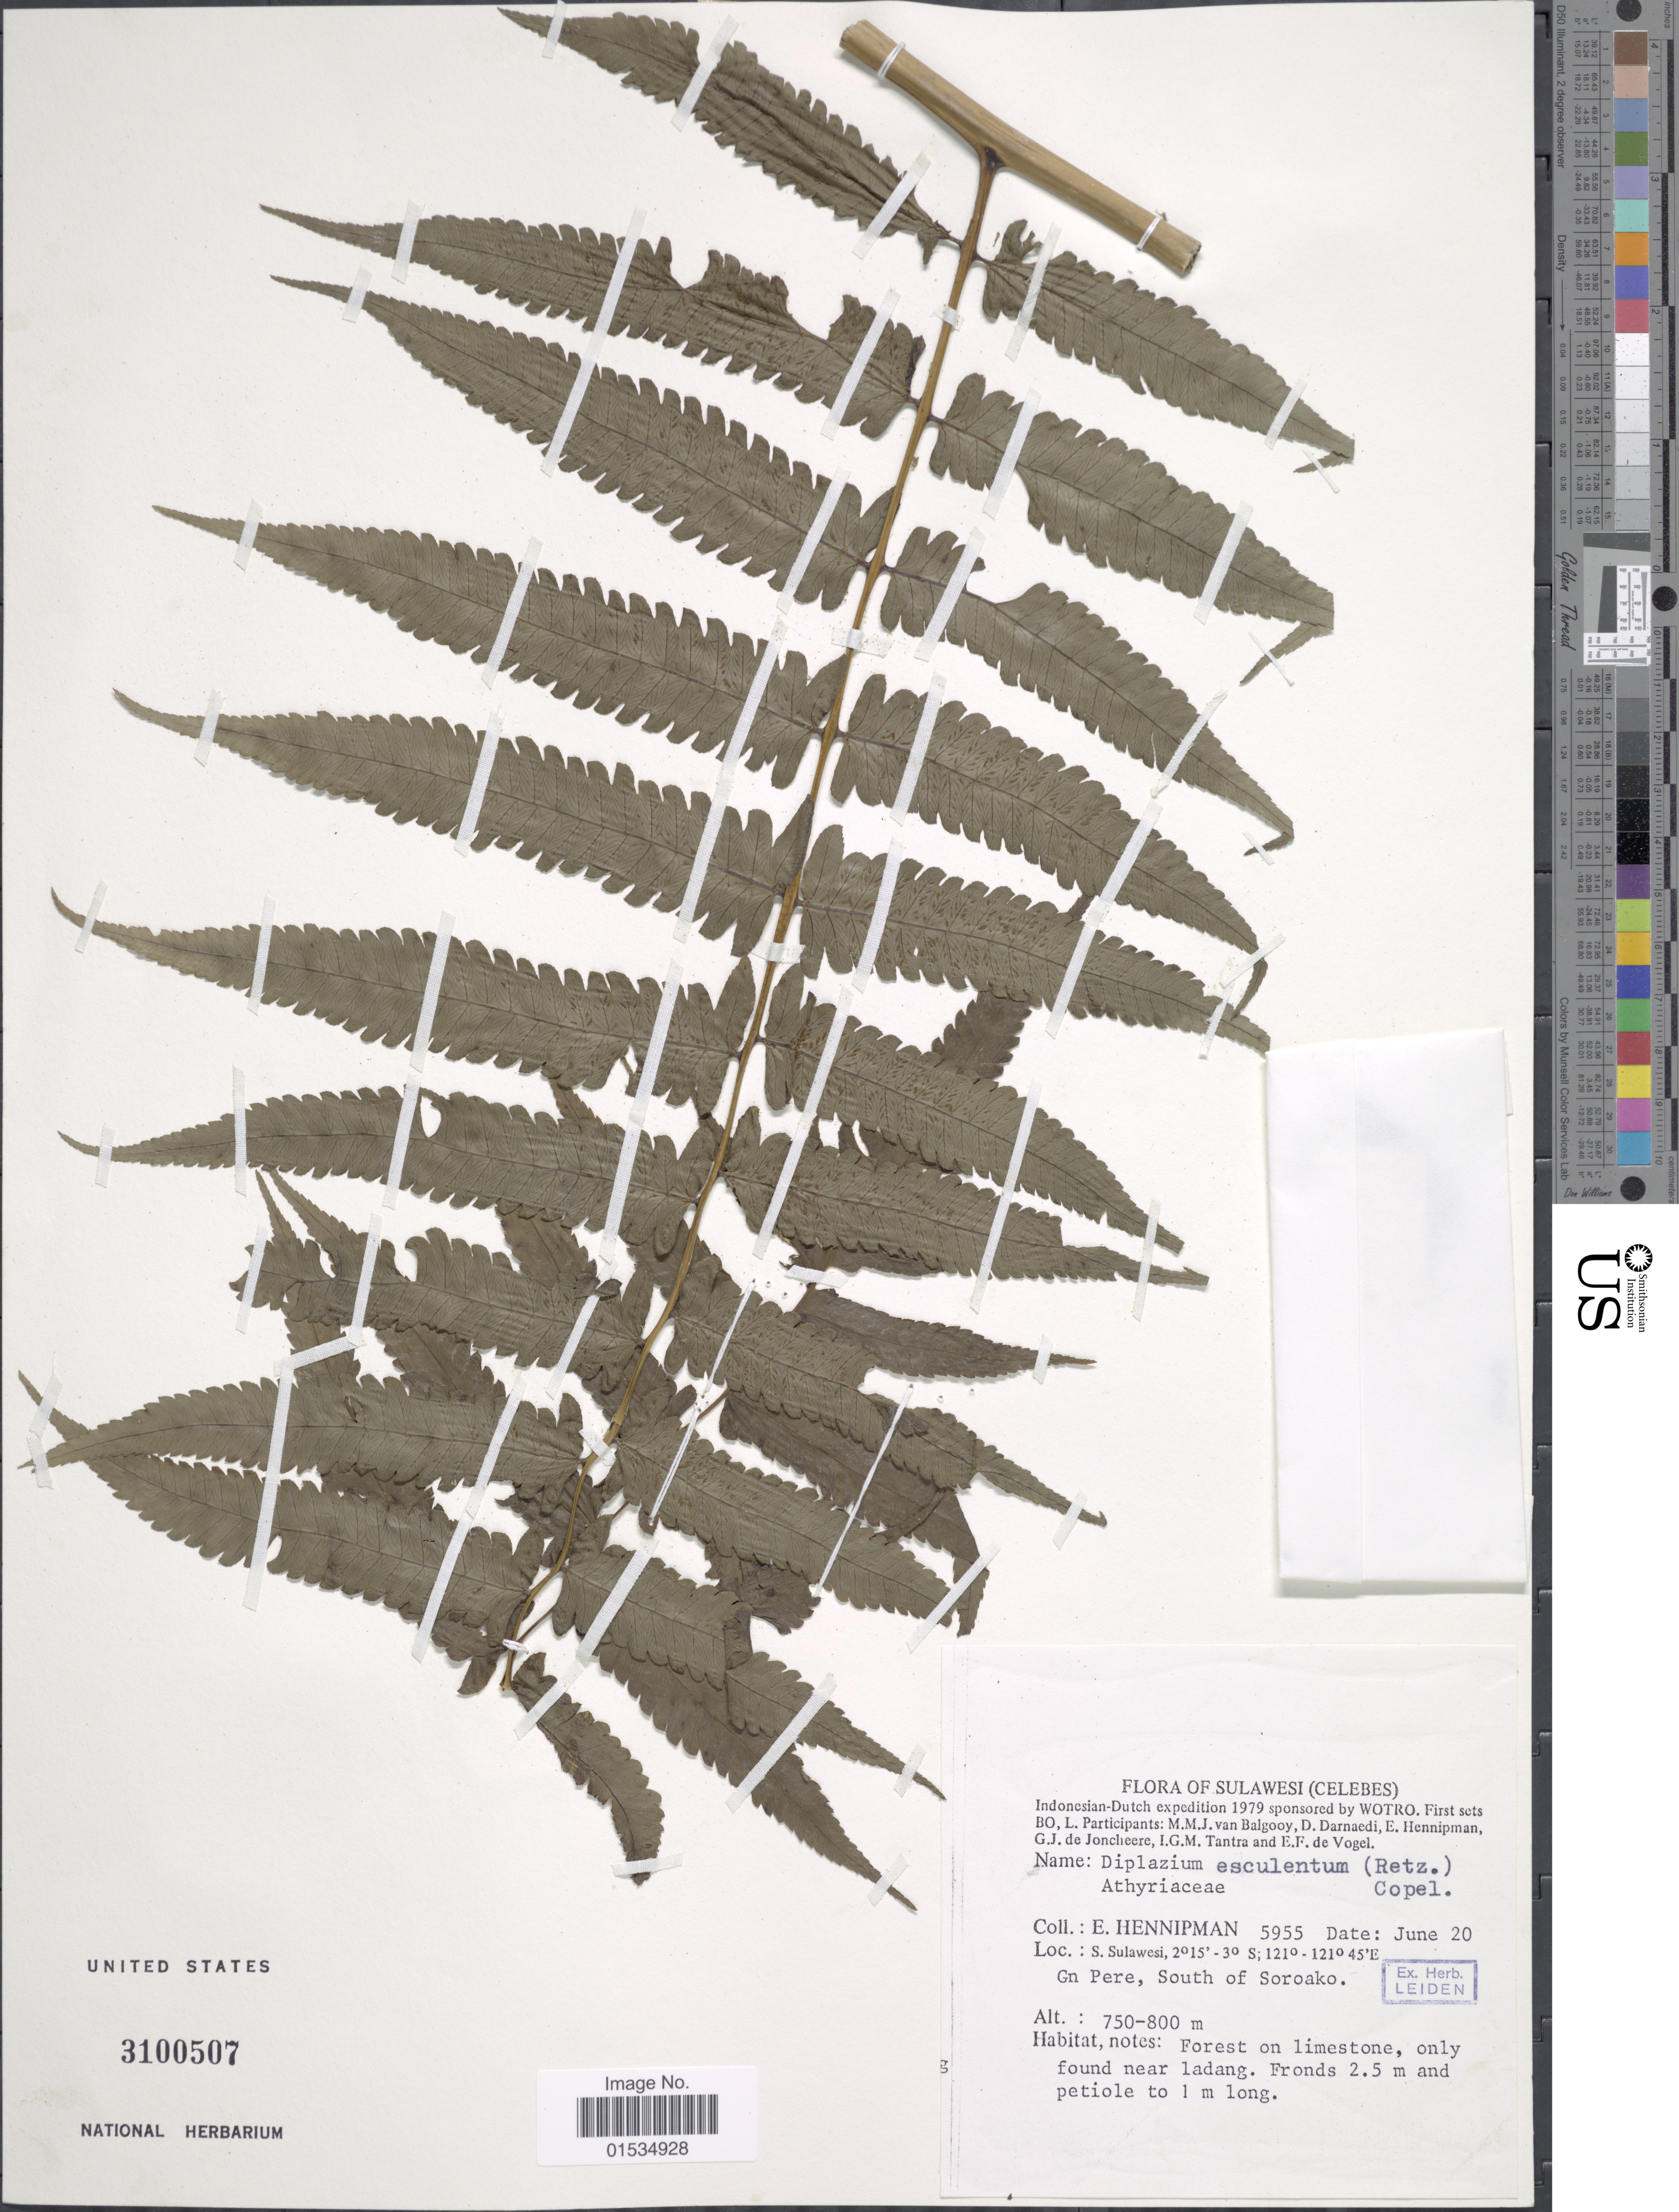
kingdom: Plantae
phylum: Tracheophyta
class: Polypodiopsida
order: Polypodiales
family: Athyriaceae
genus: Diplazium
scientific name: Diplazium esculentum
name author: (Retz.) Sw.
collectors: E. Hennipman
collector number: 5955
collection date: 1979-06-20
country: Indonesia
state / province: Sulawesi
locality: Indonesian-Dutch Expedition, Celebes, S. Sulawesi, Gn Pere, South of Soroako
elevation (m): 750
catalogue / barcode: US 3100507